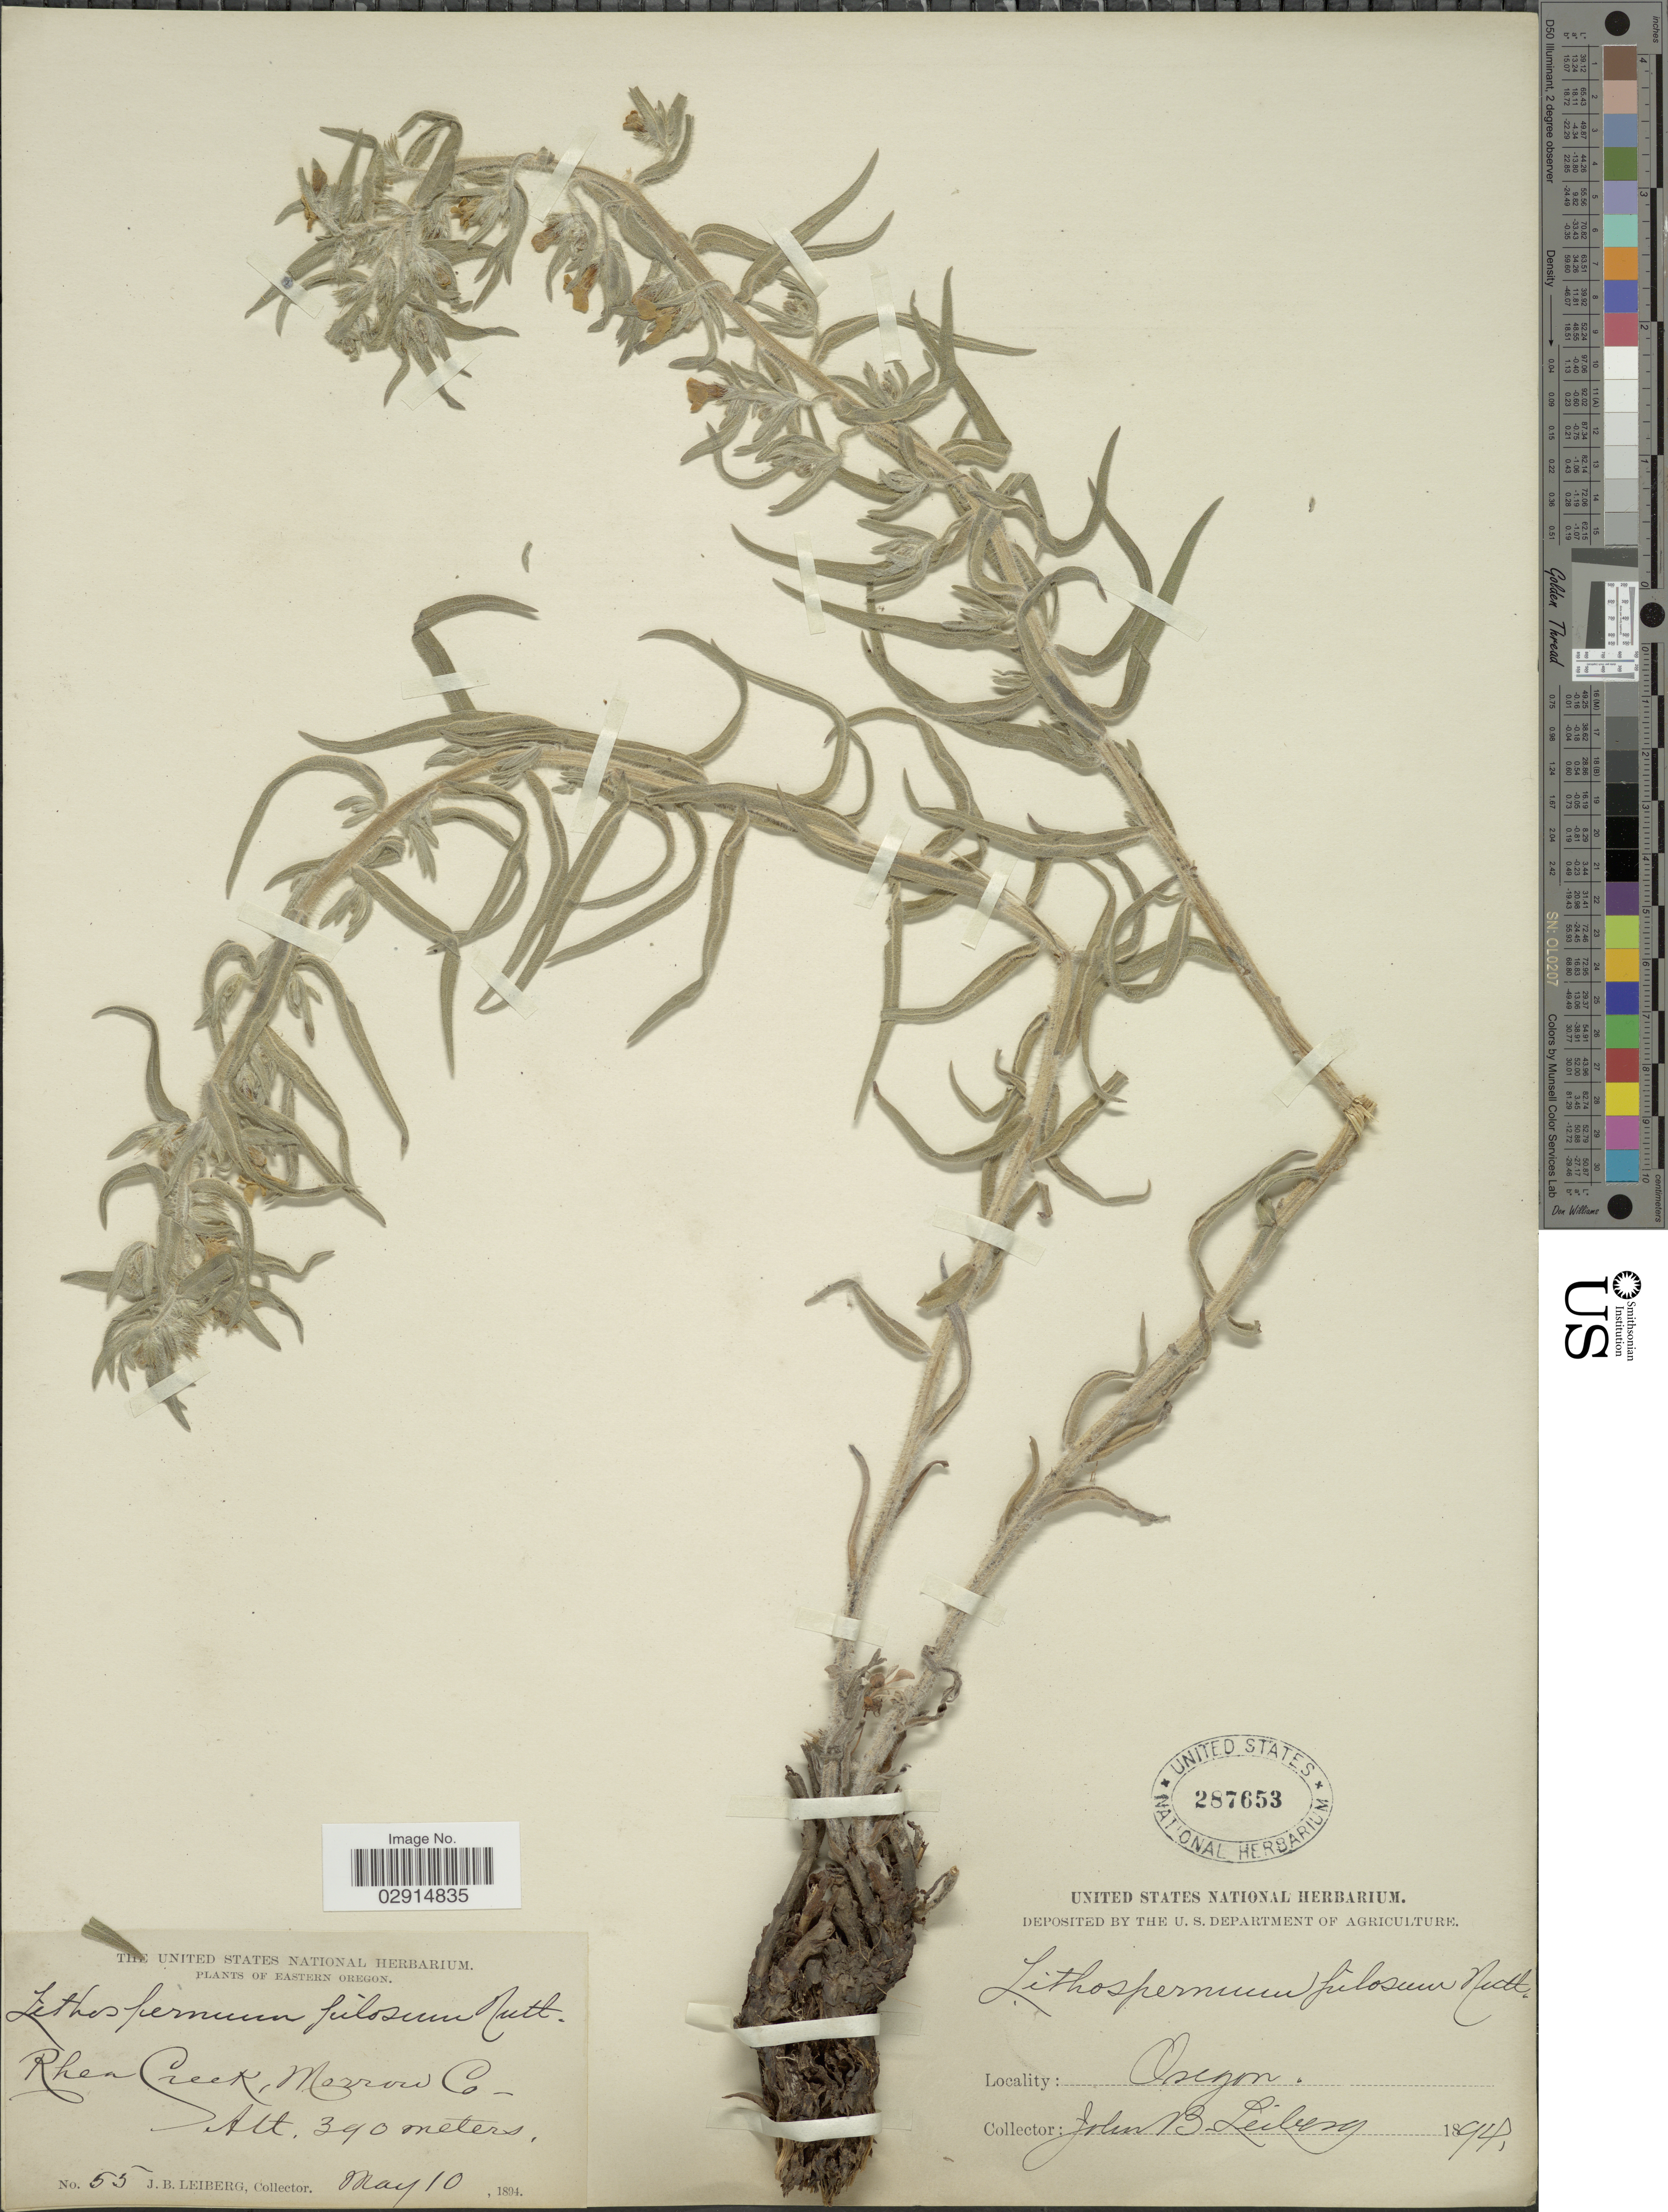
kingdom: Plantae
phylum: Tracheophyta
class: Magnoliopsida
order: Boraginales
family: Boraginaceae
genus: Lithospermum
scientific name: Lithospermum ruderale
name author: Douglas ex Lehm.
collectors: J. B. Leiberg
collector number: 55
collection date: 1894-05-10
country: United States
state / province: Oregon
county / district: Morrow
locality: Rhea Creek, Morrow Co.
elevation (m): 340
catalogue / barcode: US 287653